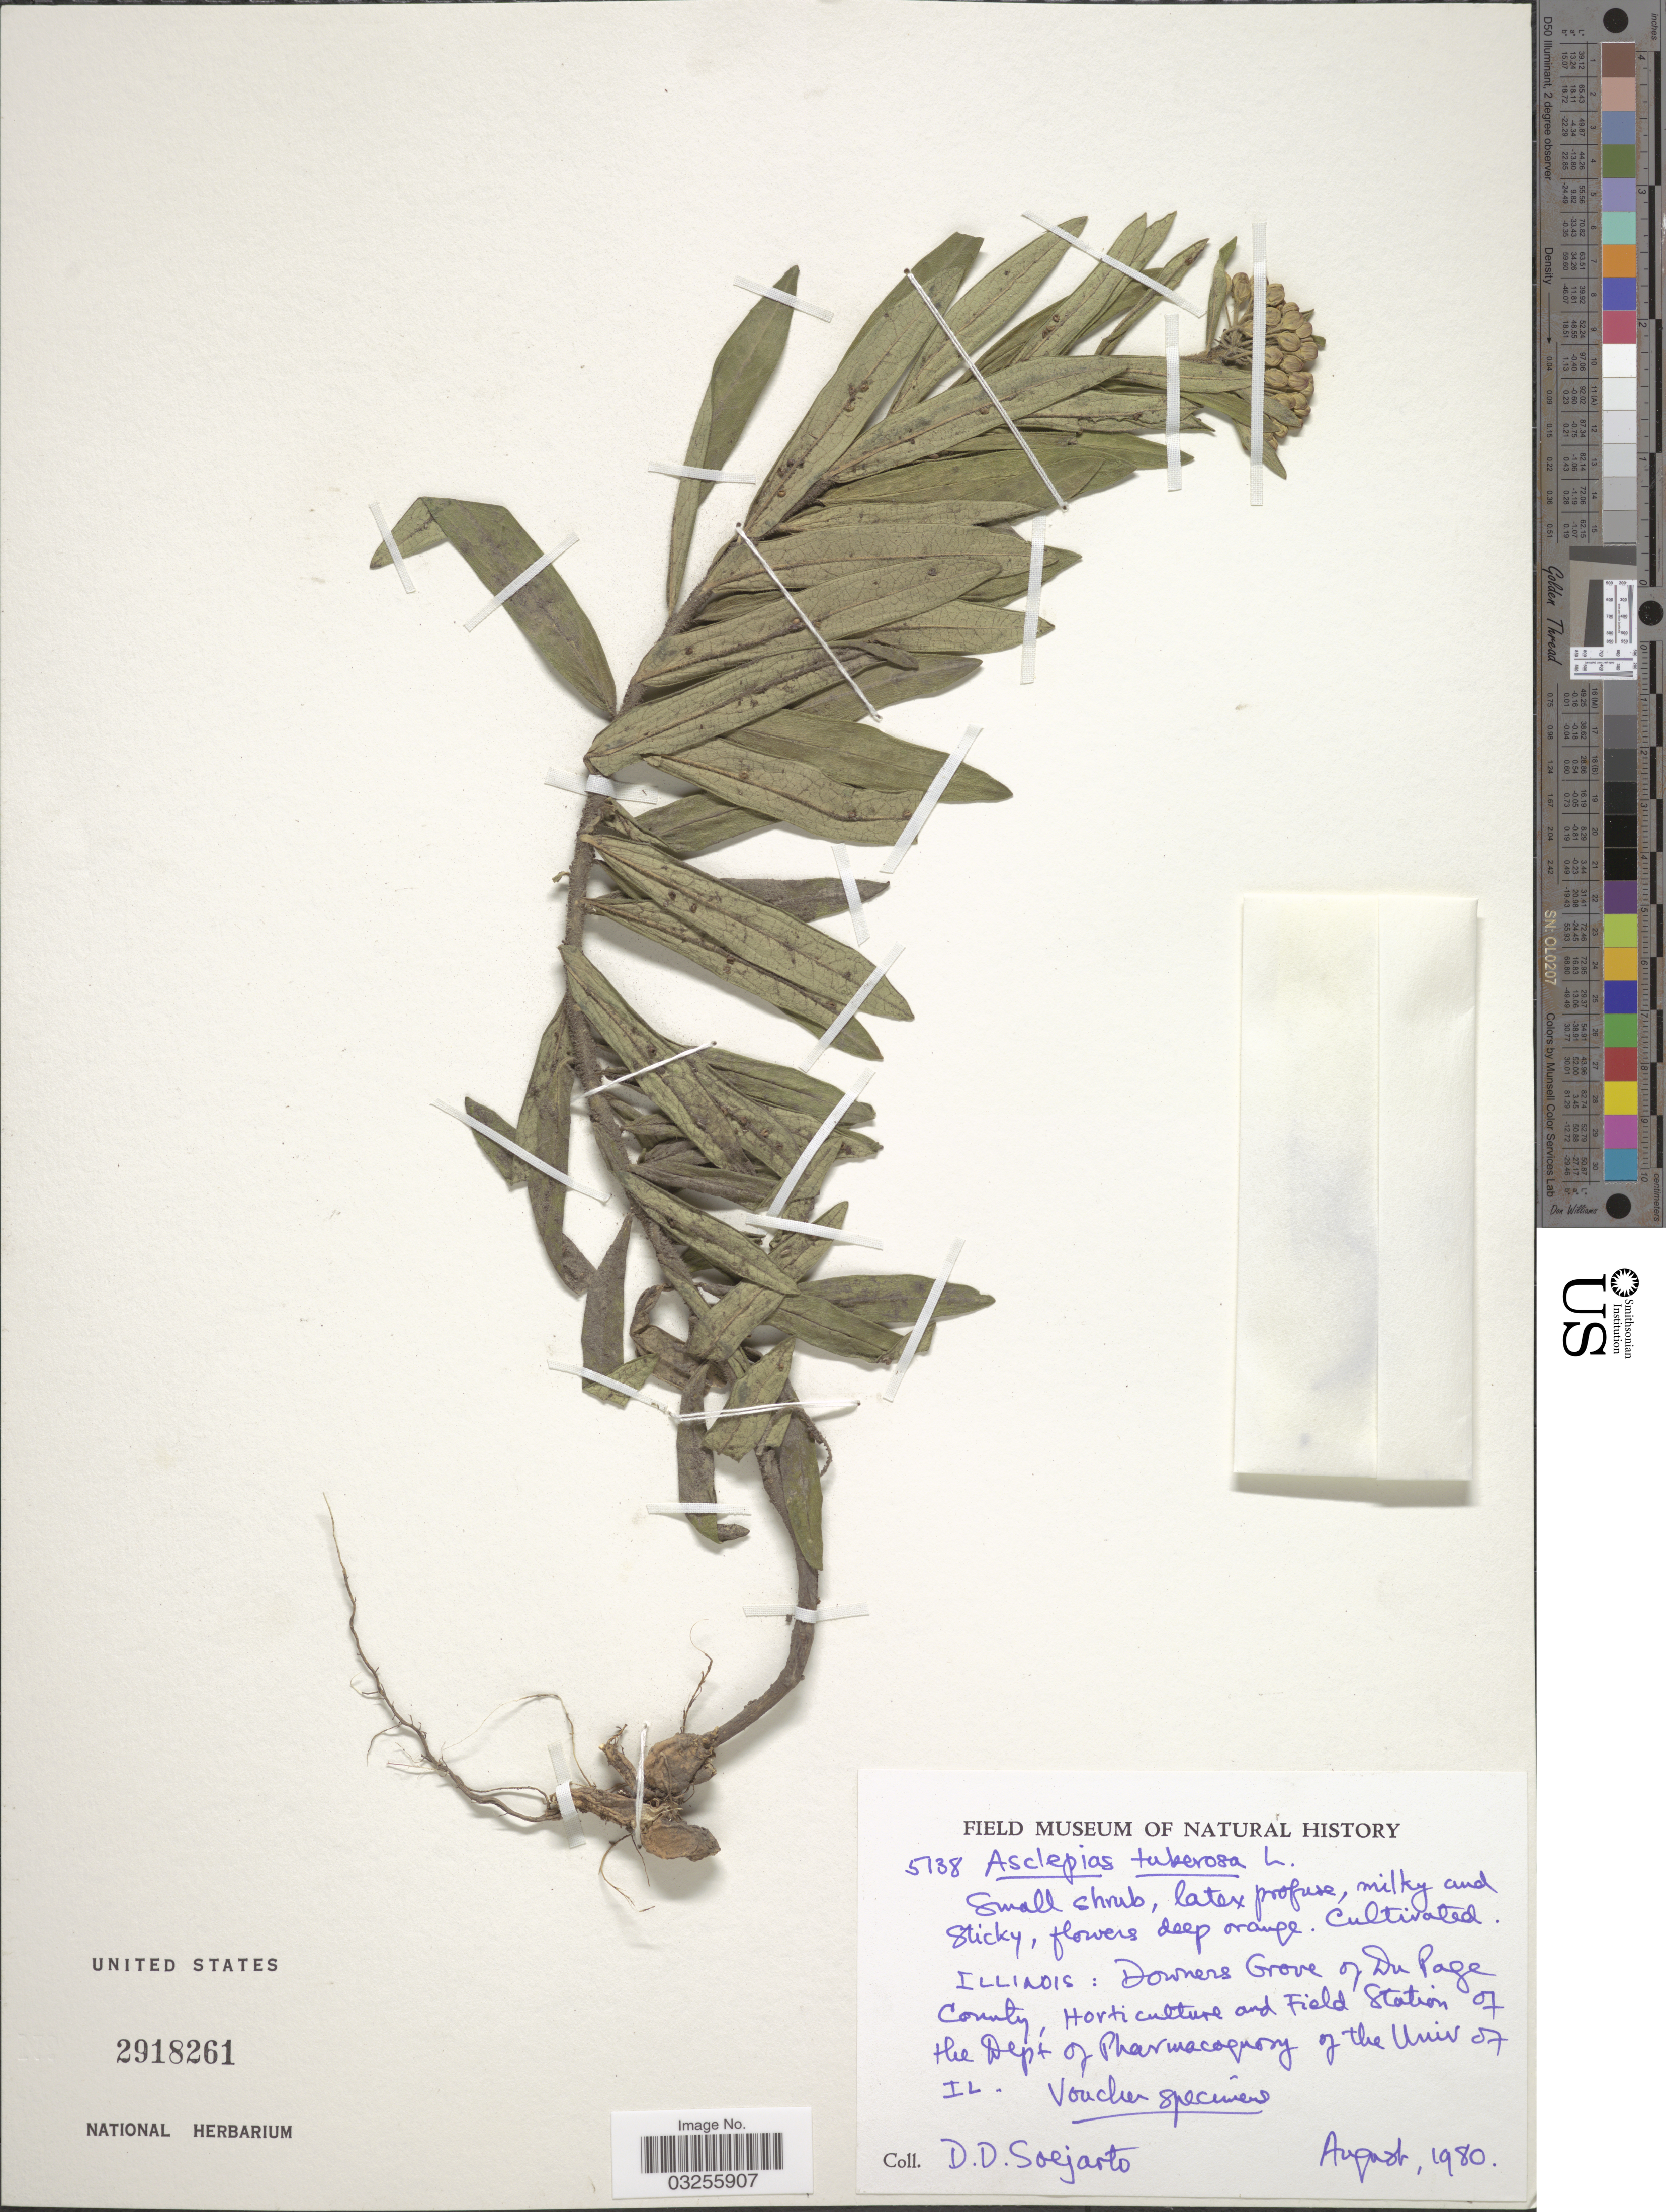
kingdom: Plantae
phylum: Tracheophyta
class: Magnoliopsida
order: Gentianales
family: Apocynaceae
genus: Asclepias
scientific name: Asclepias tuberosa subsp. interior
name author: Woodson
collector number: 5138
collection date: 1980-08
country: United States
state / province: Illinois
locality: Downers Grove of Du Page County, Horticulture and Field Station of the Dept of Pharmacognosy of the Univ. of Il.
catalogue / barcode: US 2918261